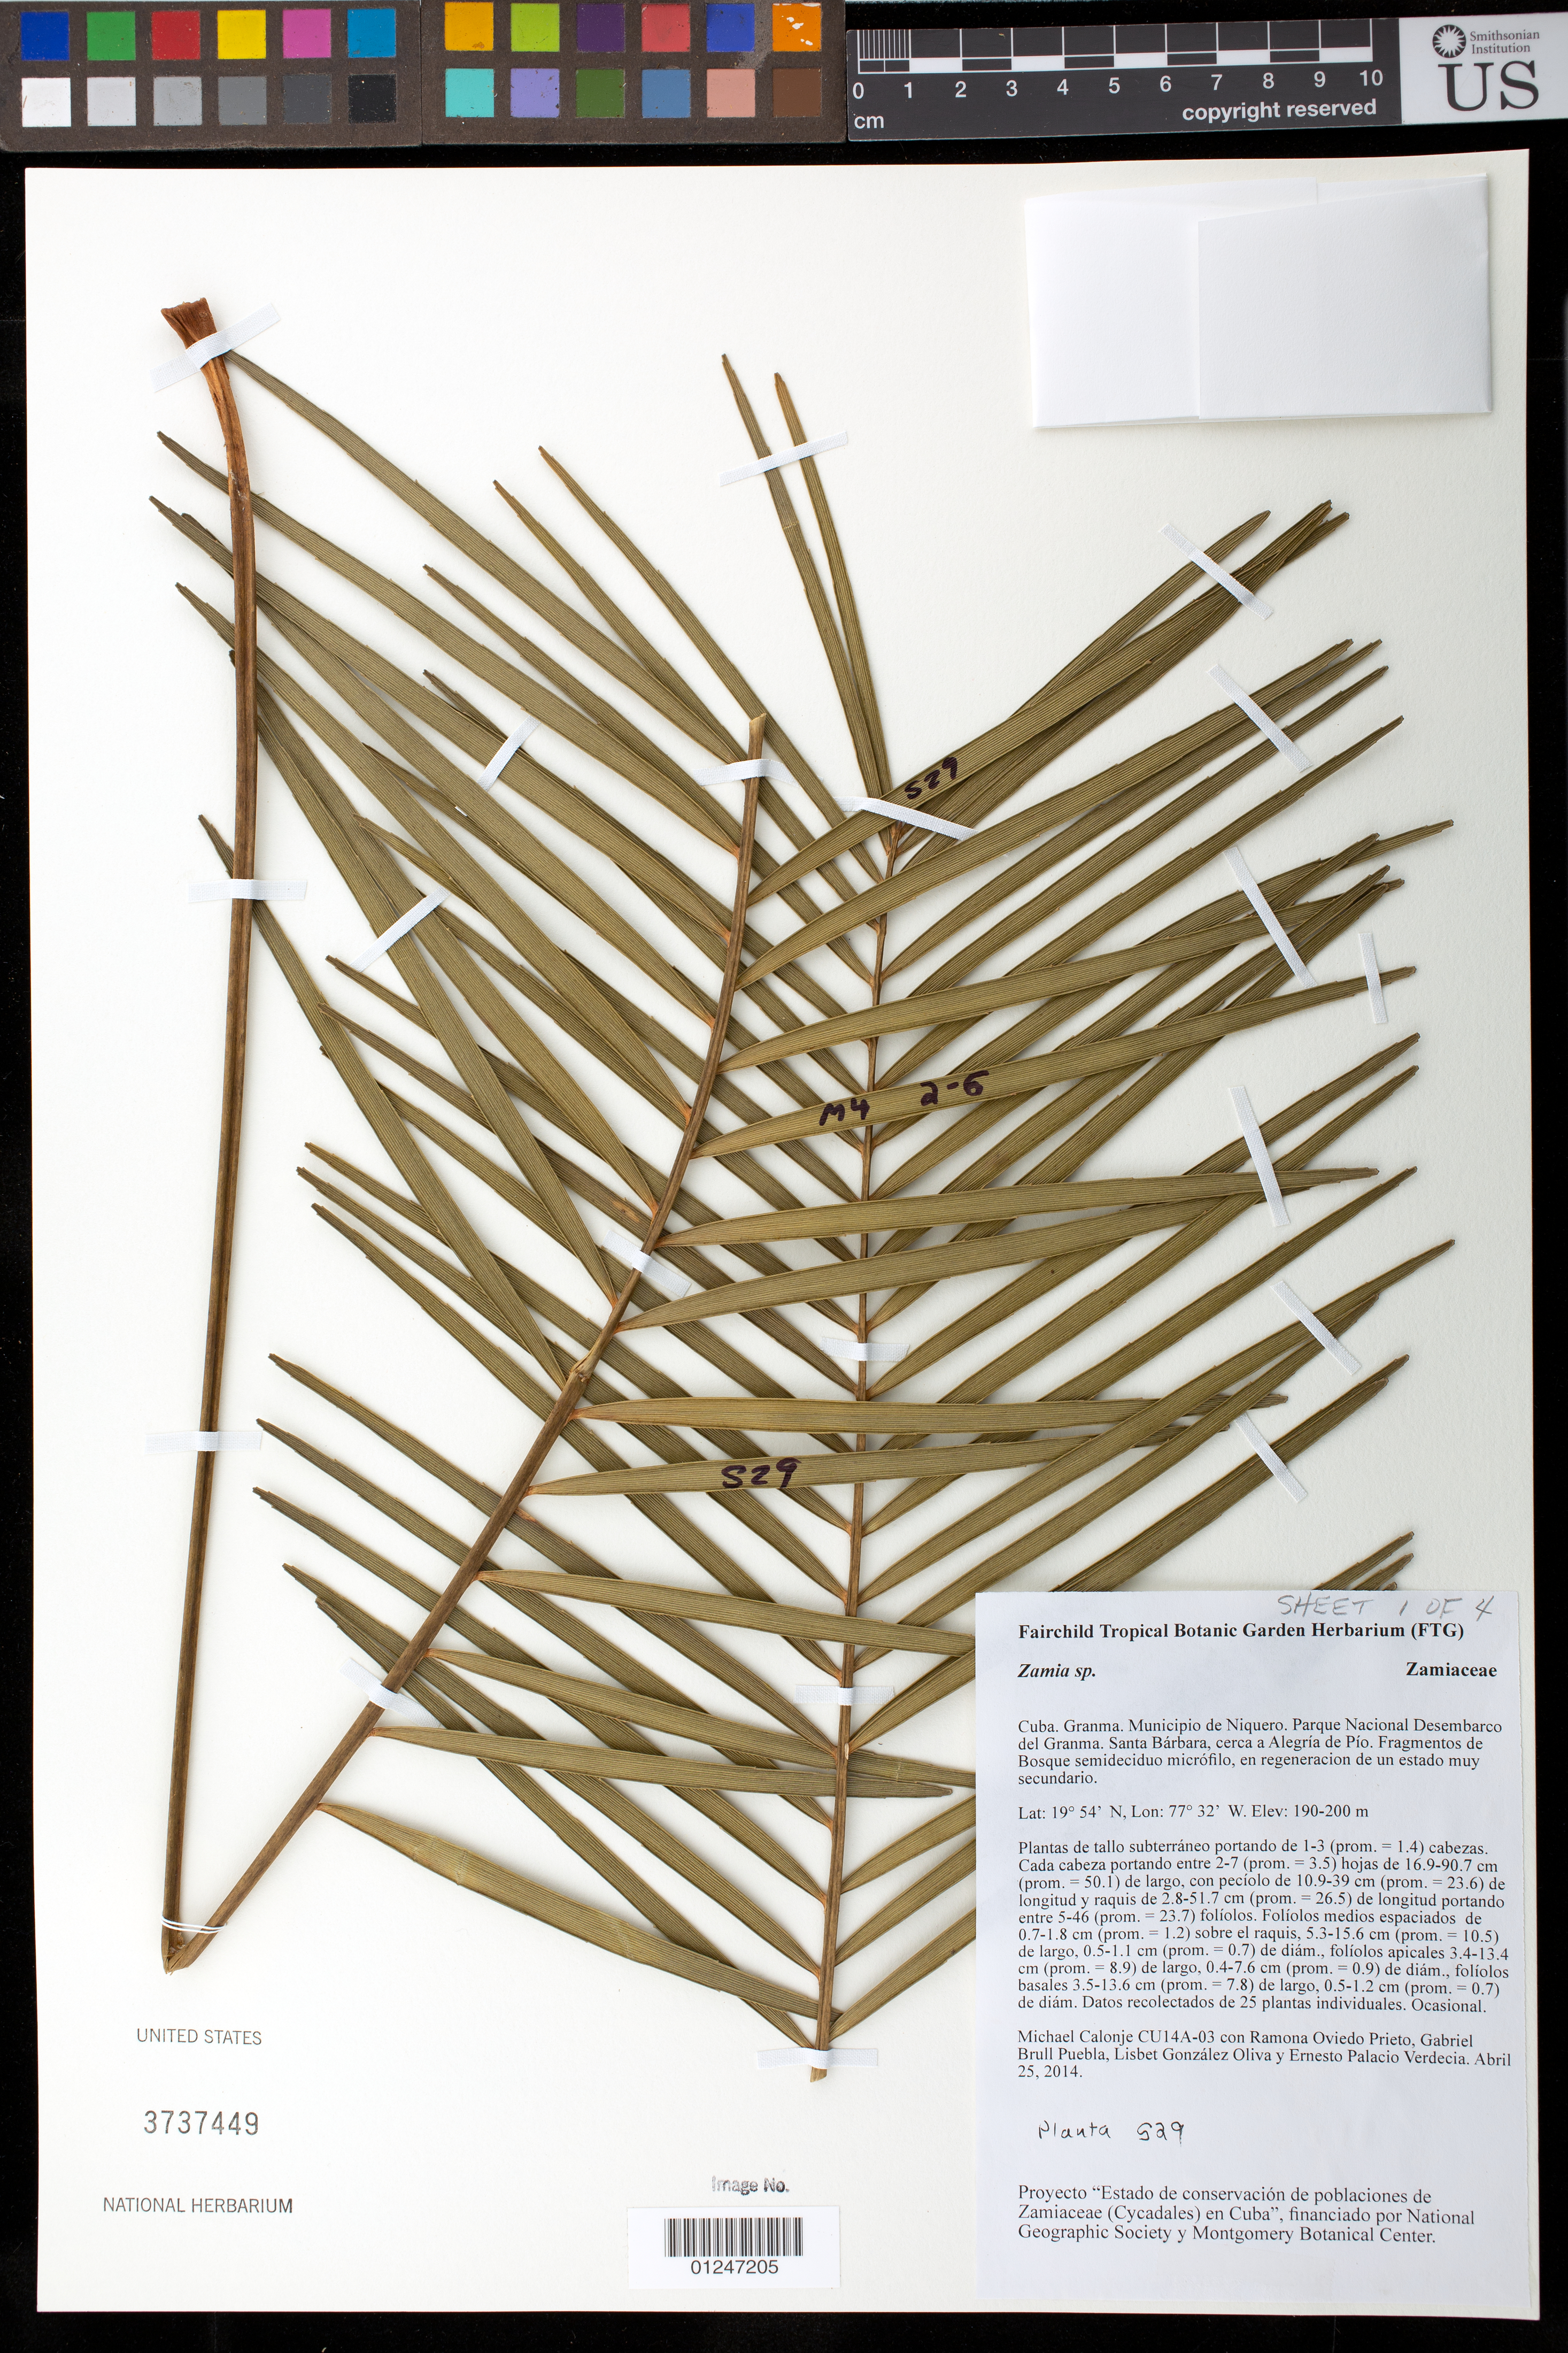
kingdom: Plantae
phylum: Tracheophyta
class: Cycadopsida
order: Cycadales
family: Zamiaceae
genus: Zamia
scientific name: Zamia sp.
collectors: M. Calonje, R. Oviedo Prieto, G. Brull Puebla, L. Oliva & E. Verdecia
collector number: CU14A-03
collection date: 2014-04-25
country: Cuba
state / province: Granma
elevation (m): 190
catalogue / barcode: US 3737449